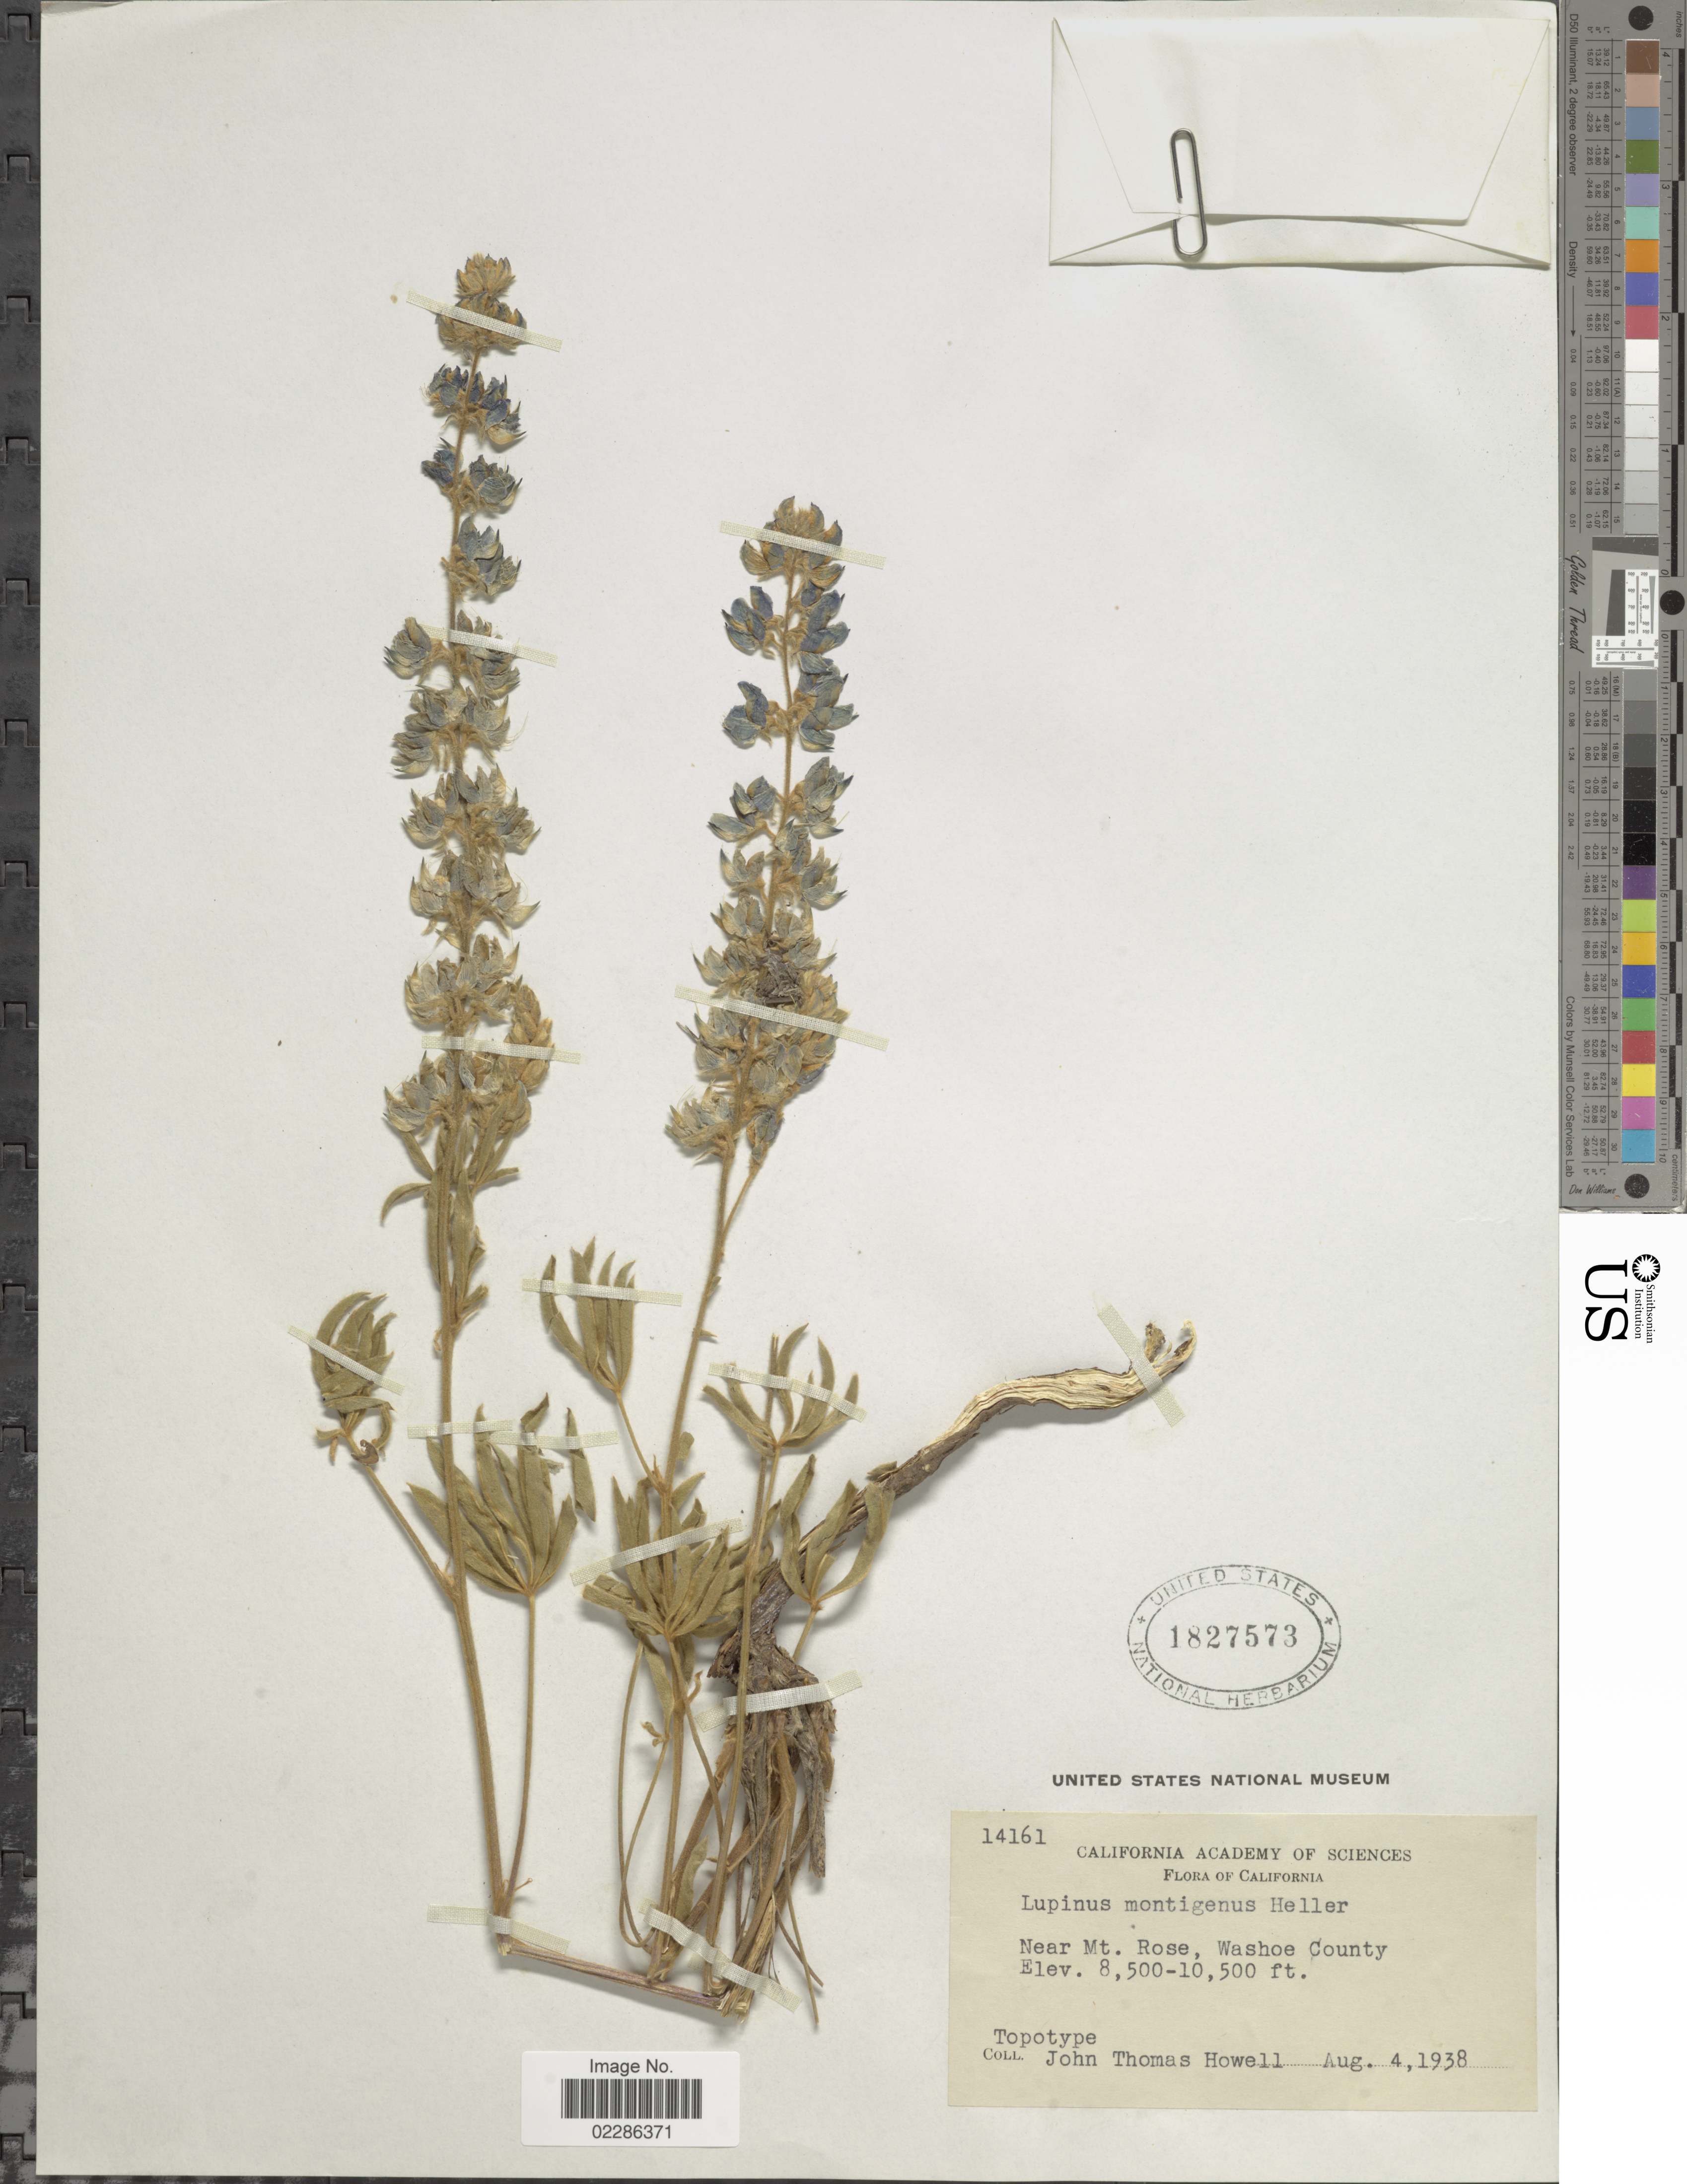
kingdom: Plantae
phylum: Tracheophyta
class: Magnoliopsida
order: Fabales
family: Fabaceae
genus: Lupinus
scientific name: Lupinus montigenus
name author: A. Heller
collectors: J. T. Howell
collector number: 14161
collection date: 1938-08-04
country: United States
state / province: California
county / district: Washoe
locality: Near Mt Rose, Washoe County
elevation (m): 2591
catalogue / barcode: US 1827573